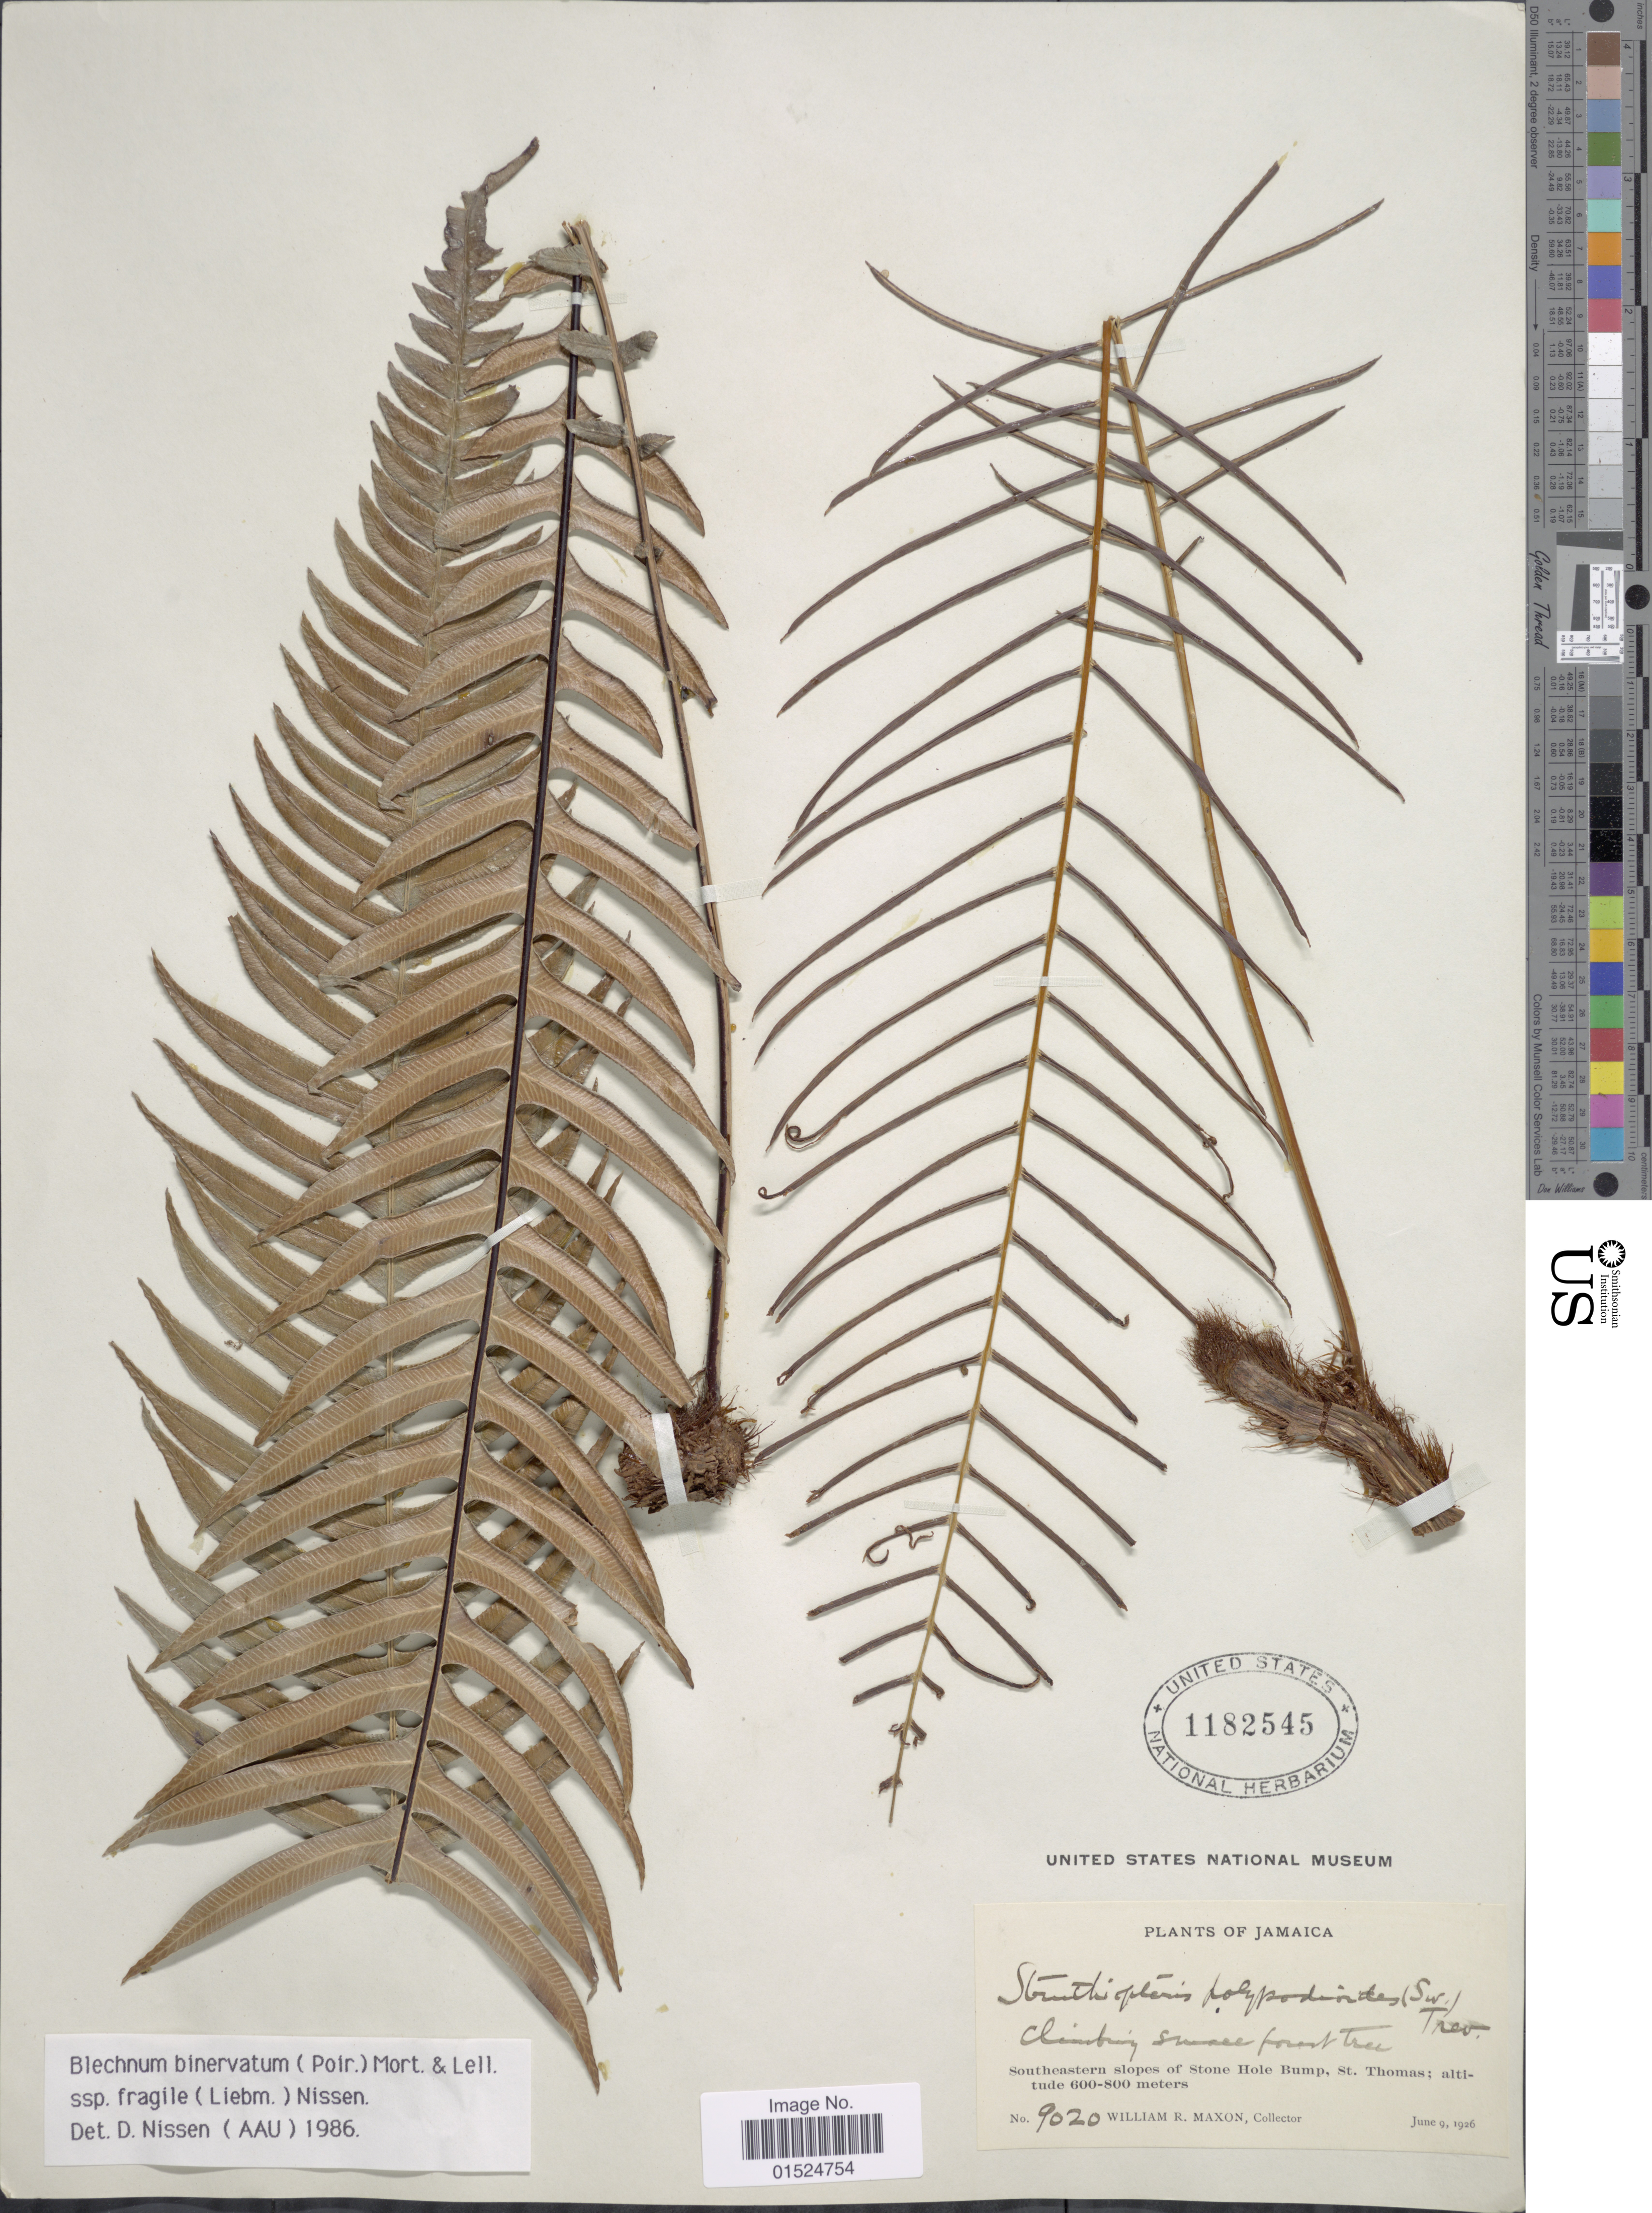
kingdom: Plantae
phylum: Tracheophyta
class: Polypodiopsida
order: Polypodiales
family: Blechnaceae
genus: Blechnum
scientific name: Blechnum fragile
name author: (Liebm.) C.V. Morton & Lellinger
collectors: W. R. Maxon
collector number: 9020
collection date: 1926-06-09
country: Jamaica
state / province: Saint Thomas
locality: Southeastern slopes of Stone Hole Bump, St. Thomas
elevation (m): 600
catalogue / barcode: US 1182545